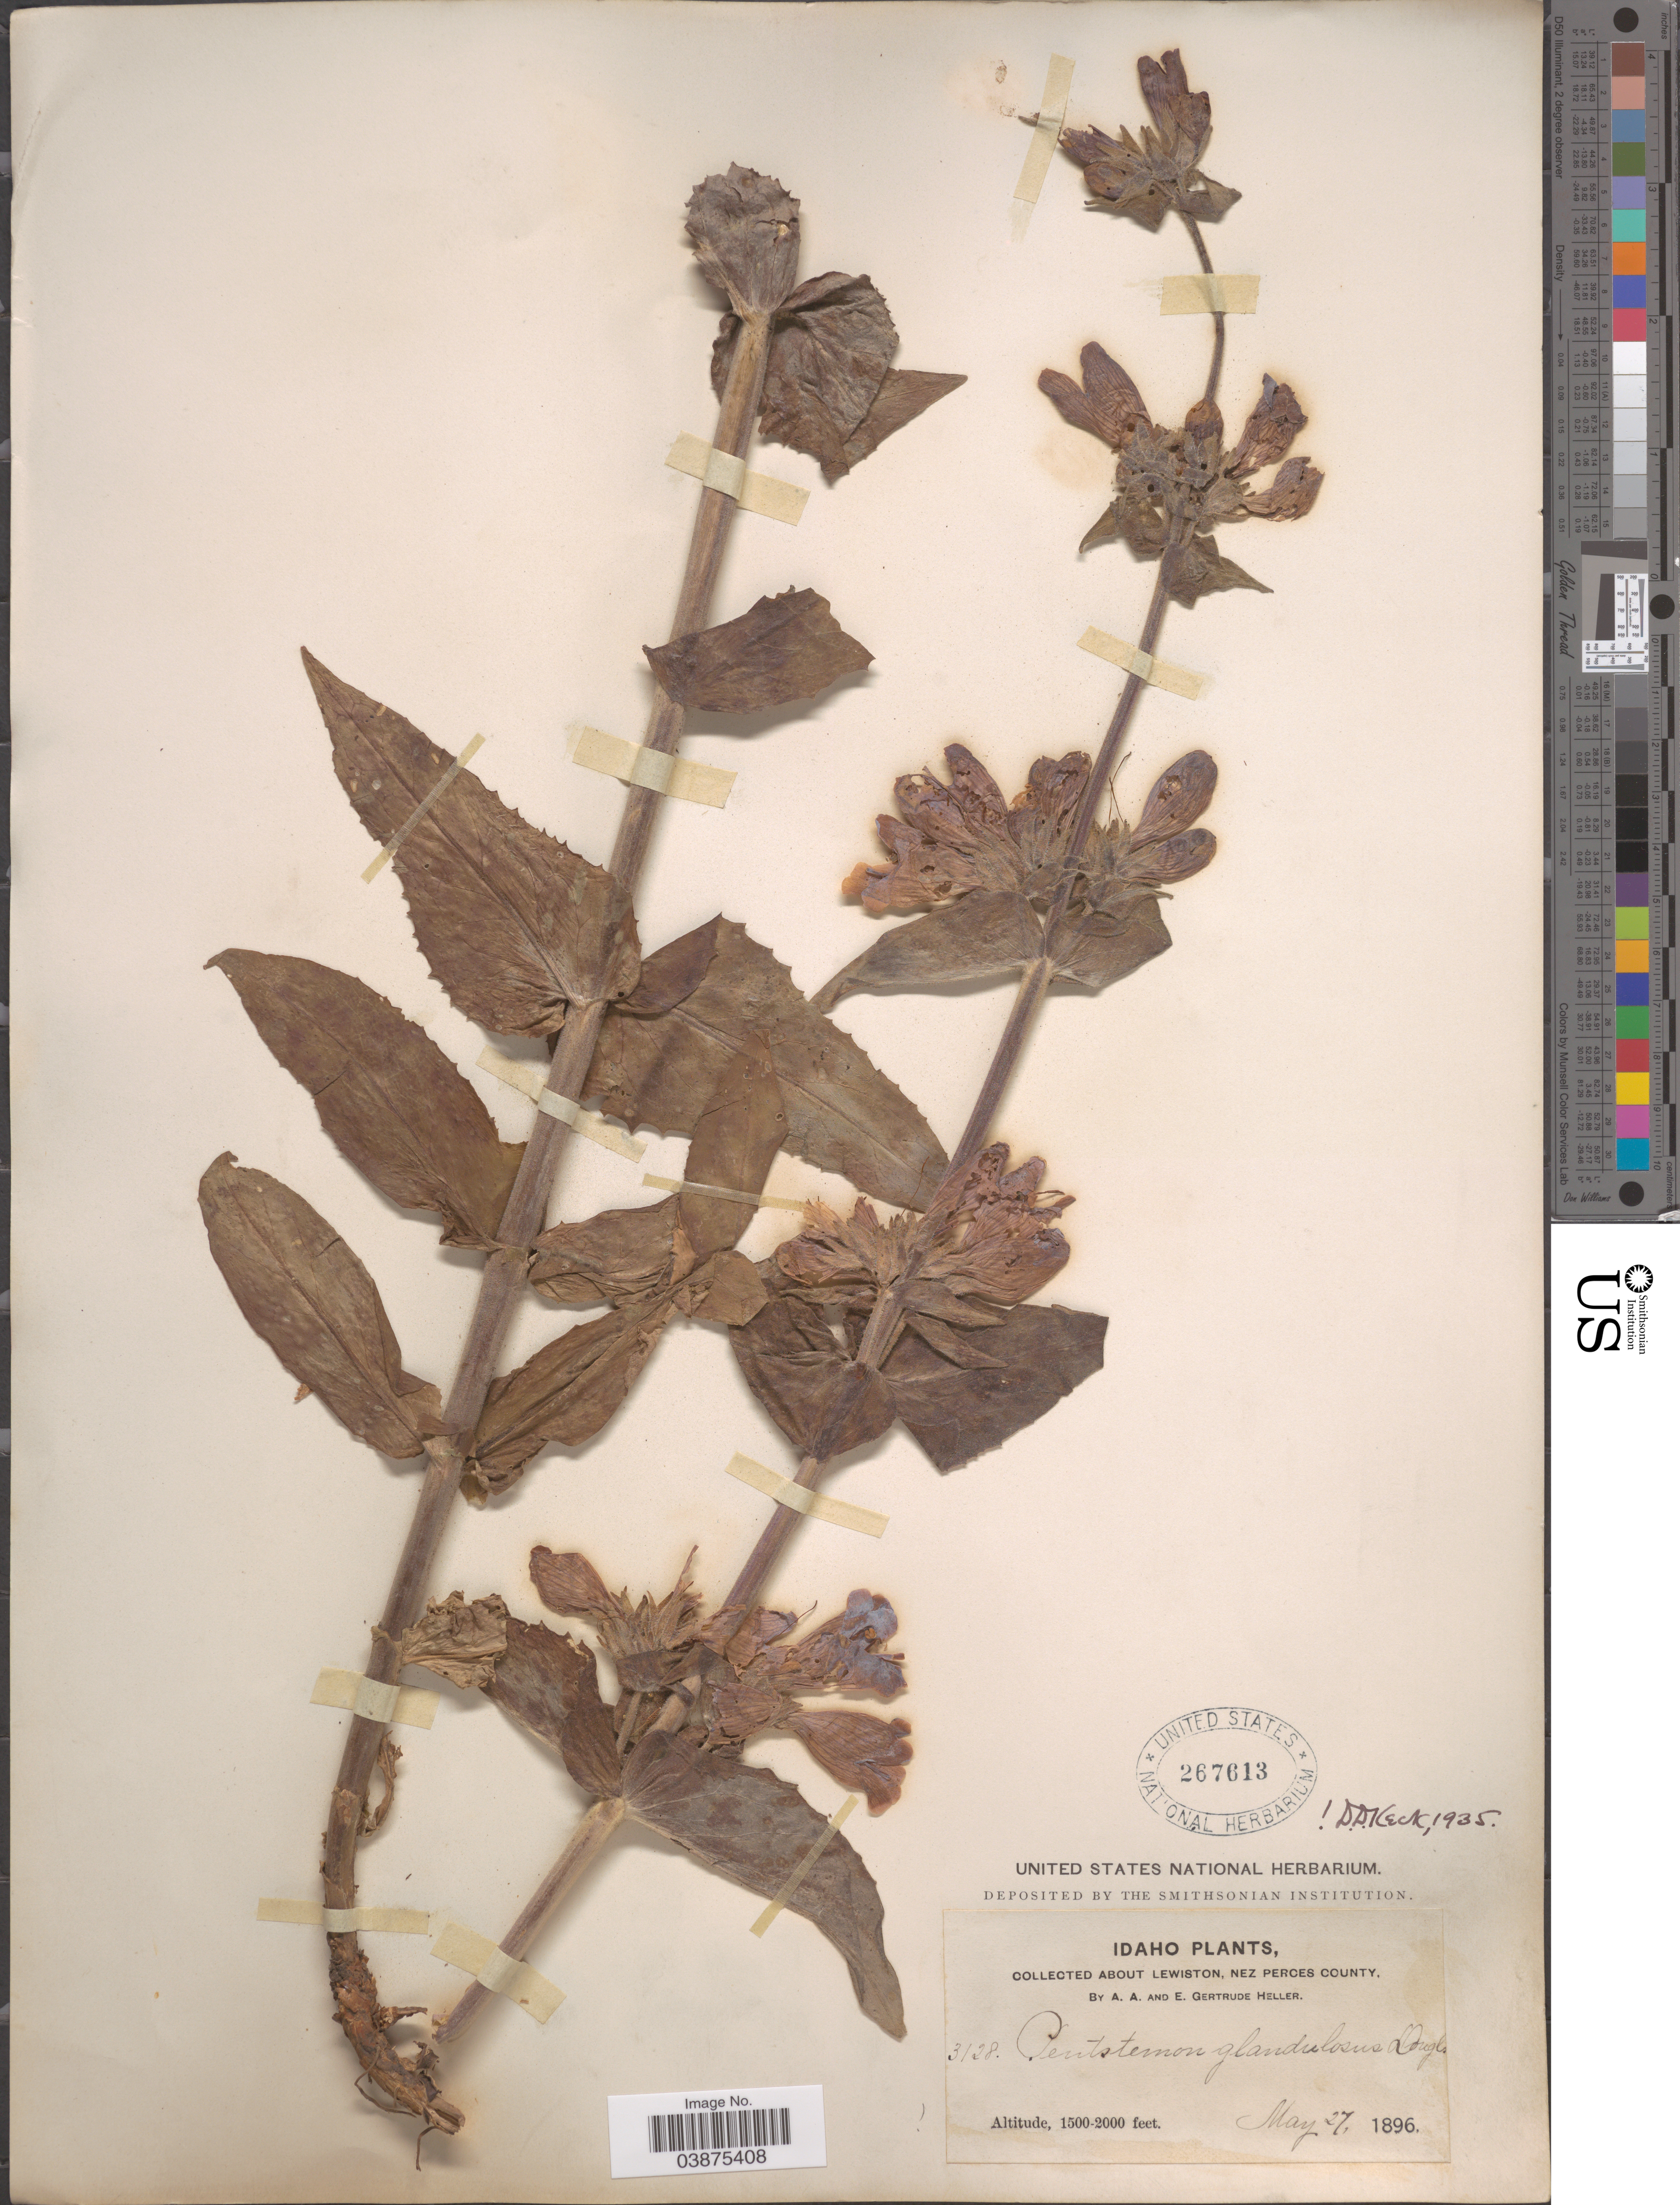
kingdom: Plantae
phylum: Tracheophyta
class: Magnoliopsida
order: Lamiales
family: Plantaginaceae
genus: Penstemon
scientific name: Penstemon glandulosus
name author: Douglas ex Lindl.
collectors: A. A. Heller & E. G. Heller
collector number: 3128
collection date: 1896-05-27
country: United States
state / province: Idaho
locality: About Lewiston, Nez Perces County.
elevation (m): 457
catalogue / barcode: US 267613